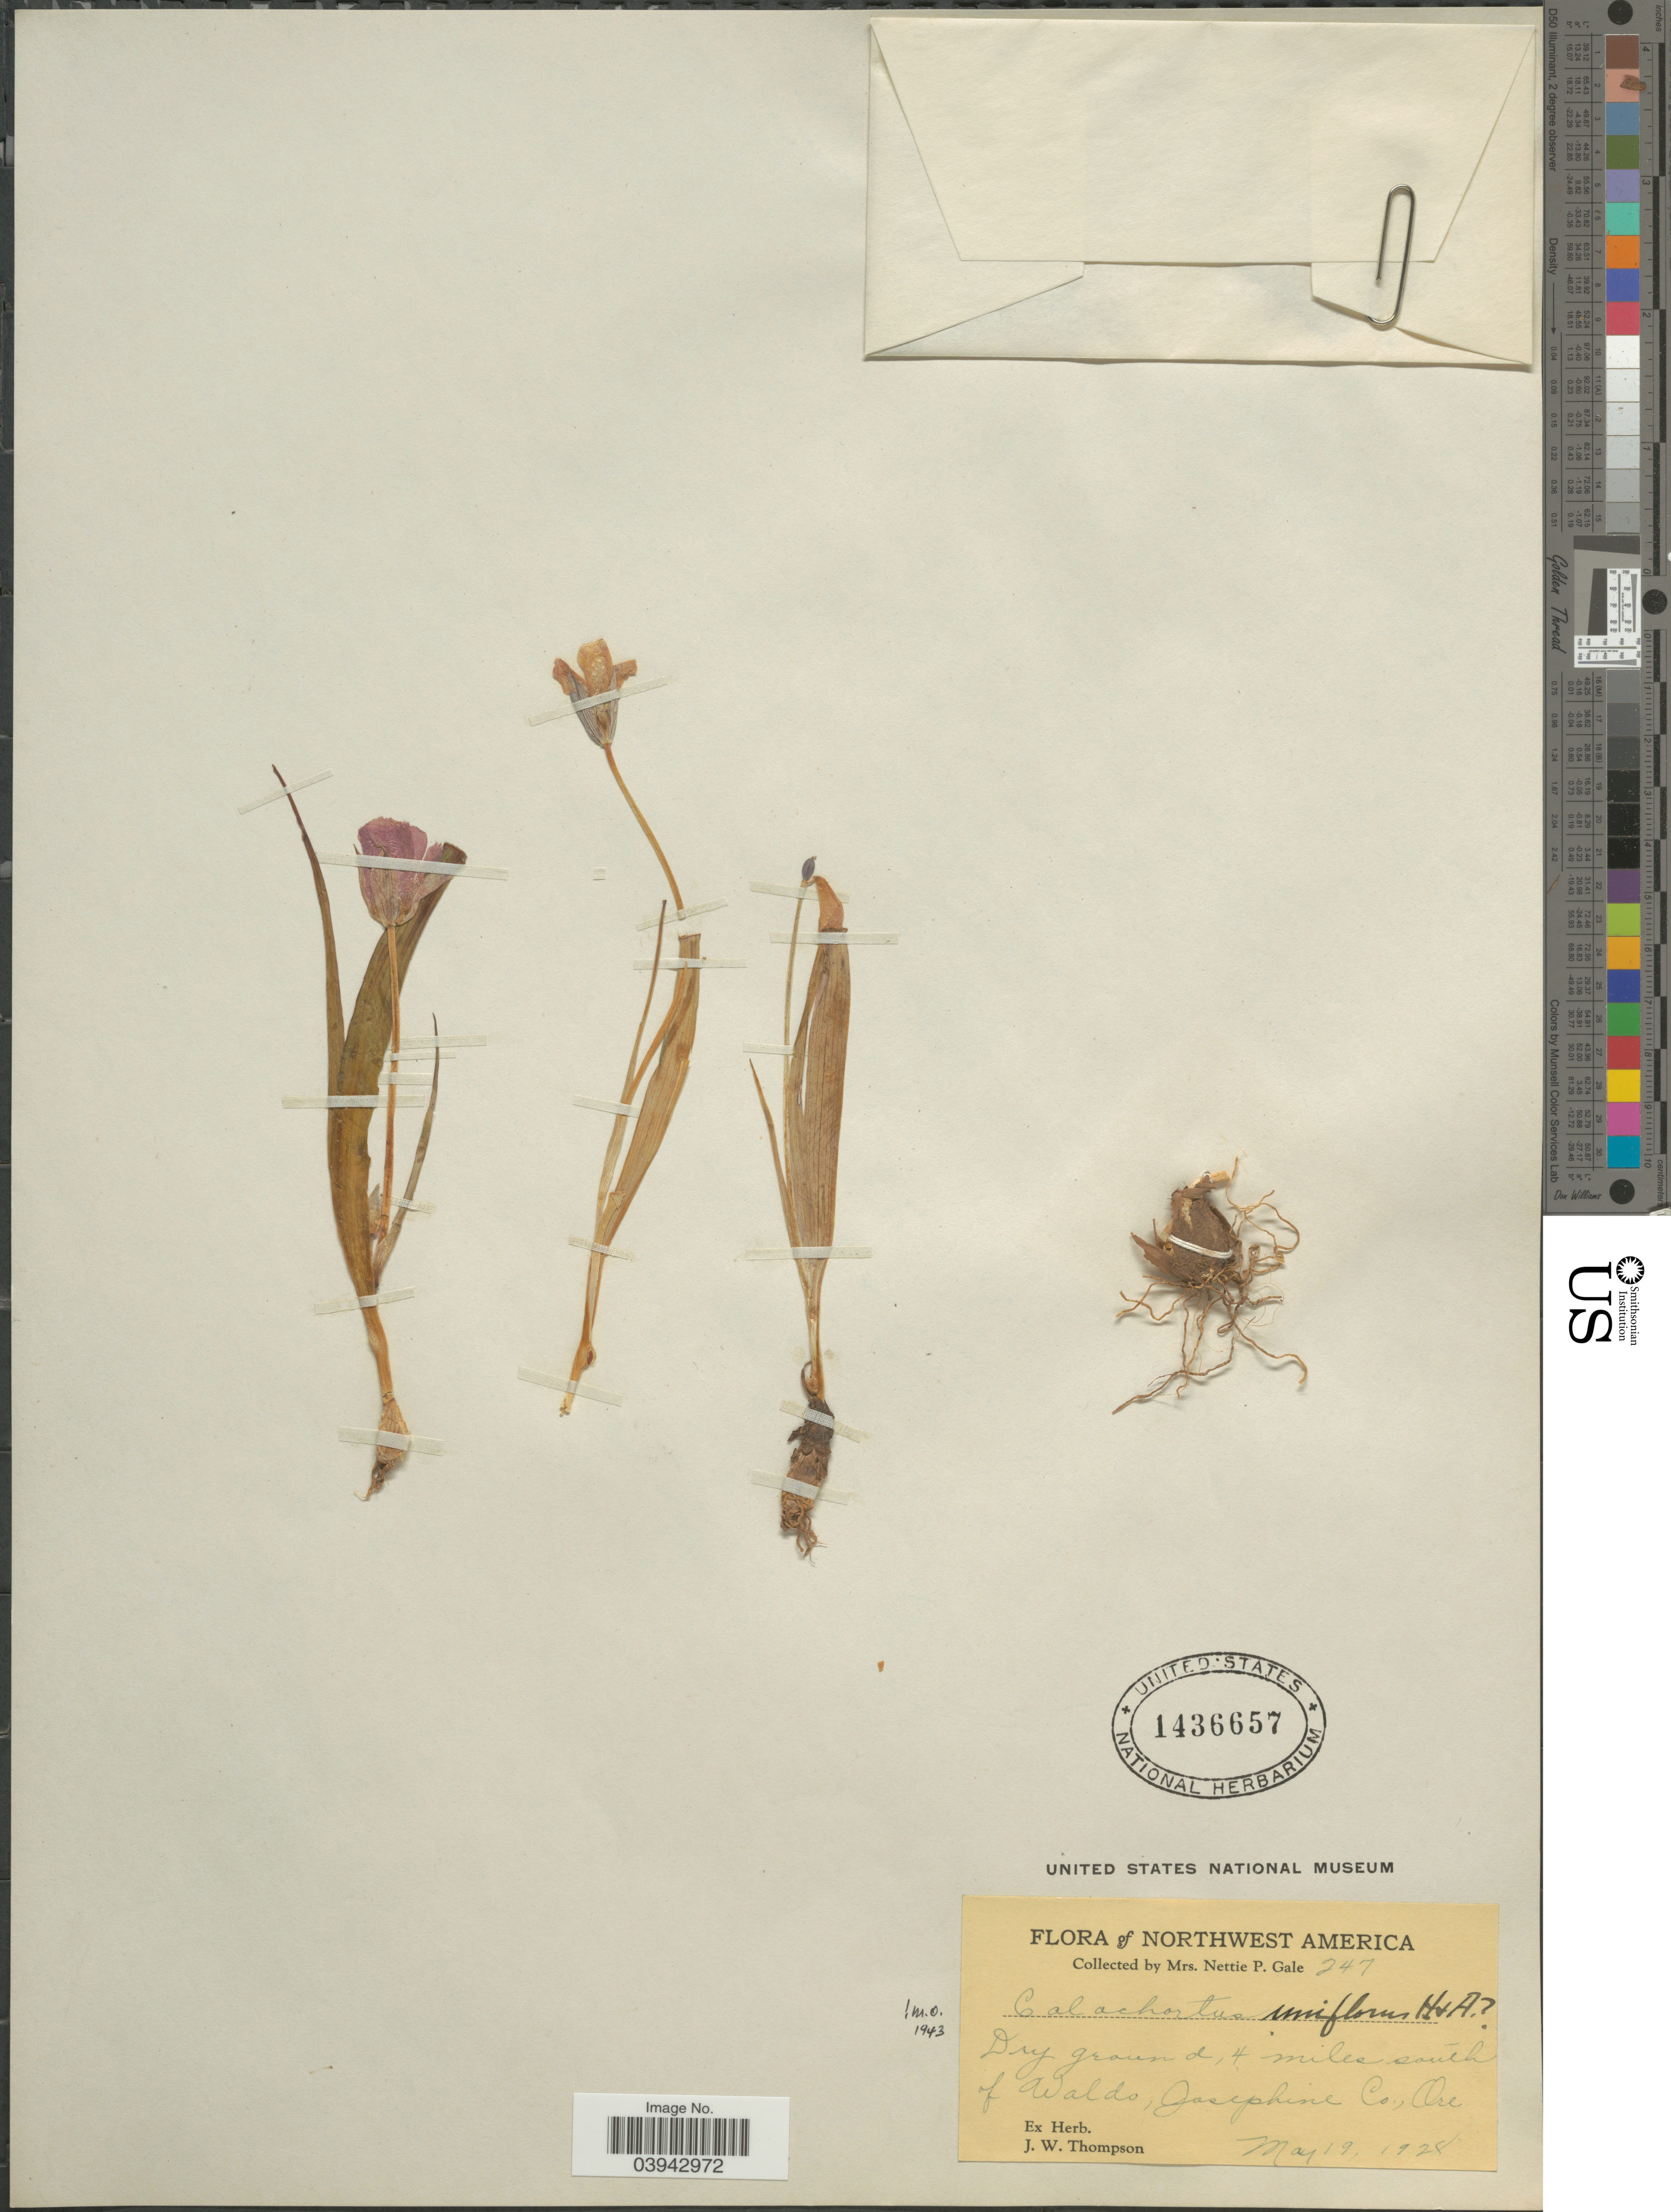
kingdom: Plantae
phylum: Tracheophyta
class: Liliopsida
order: Liliales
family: Liliaceae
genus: Calochortus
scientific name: Calochortus uniflorus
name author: Hook. & Arn.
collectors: N. Gale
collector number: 247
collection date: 1928-05-19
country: United States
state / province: Oregon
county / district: Josephine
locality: Northwest America. 4 miles south of Waldo, Josephine Co.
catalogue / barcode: US 1436657